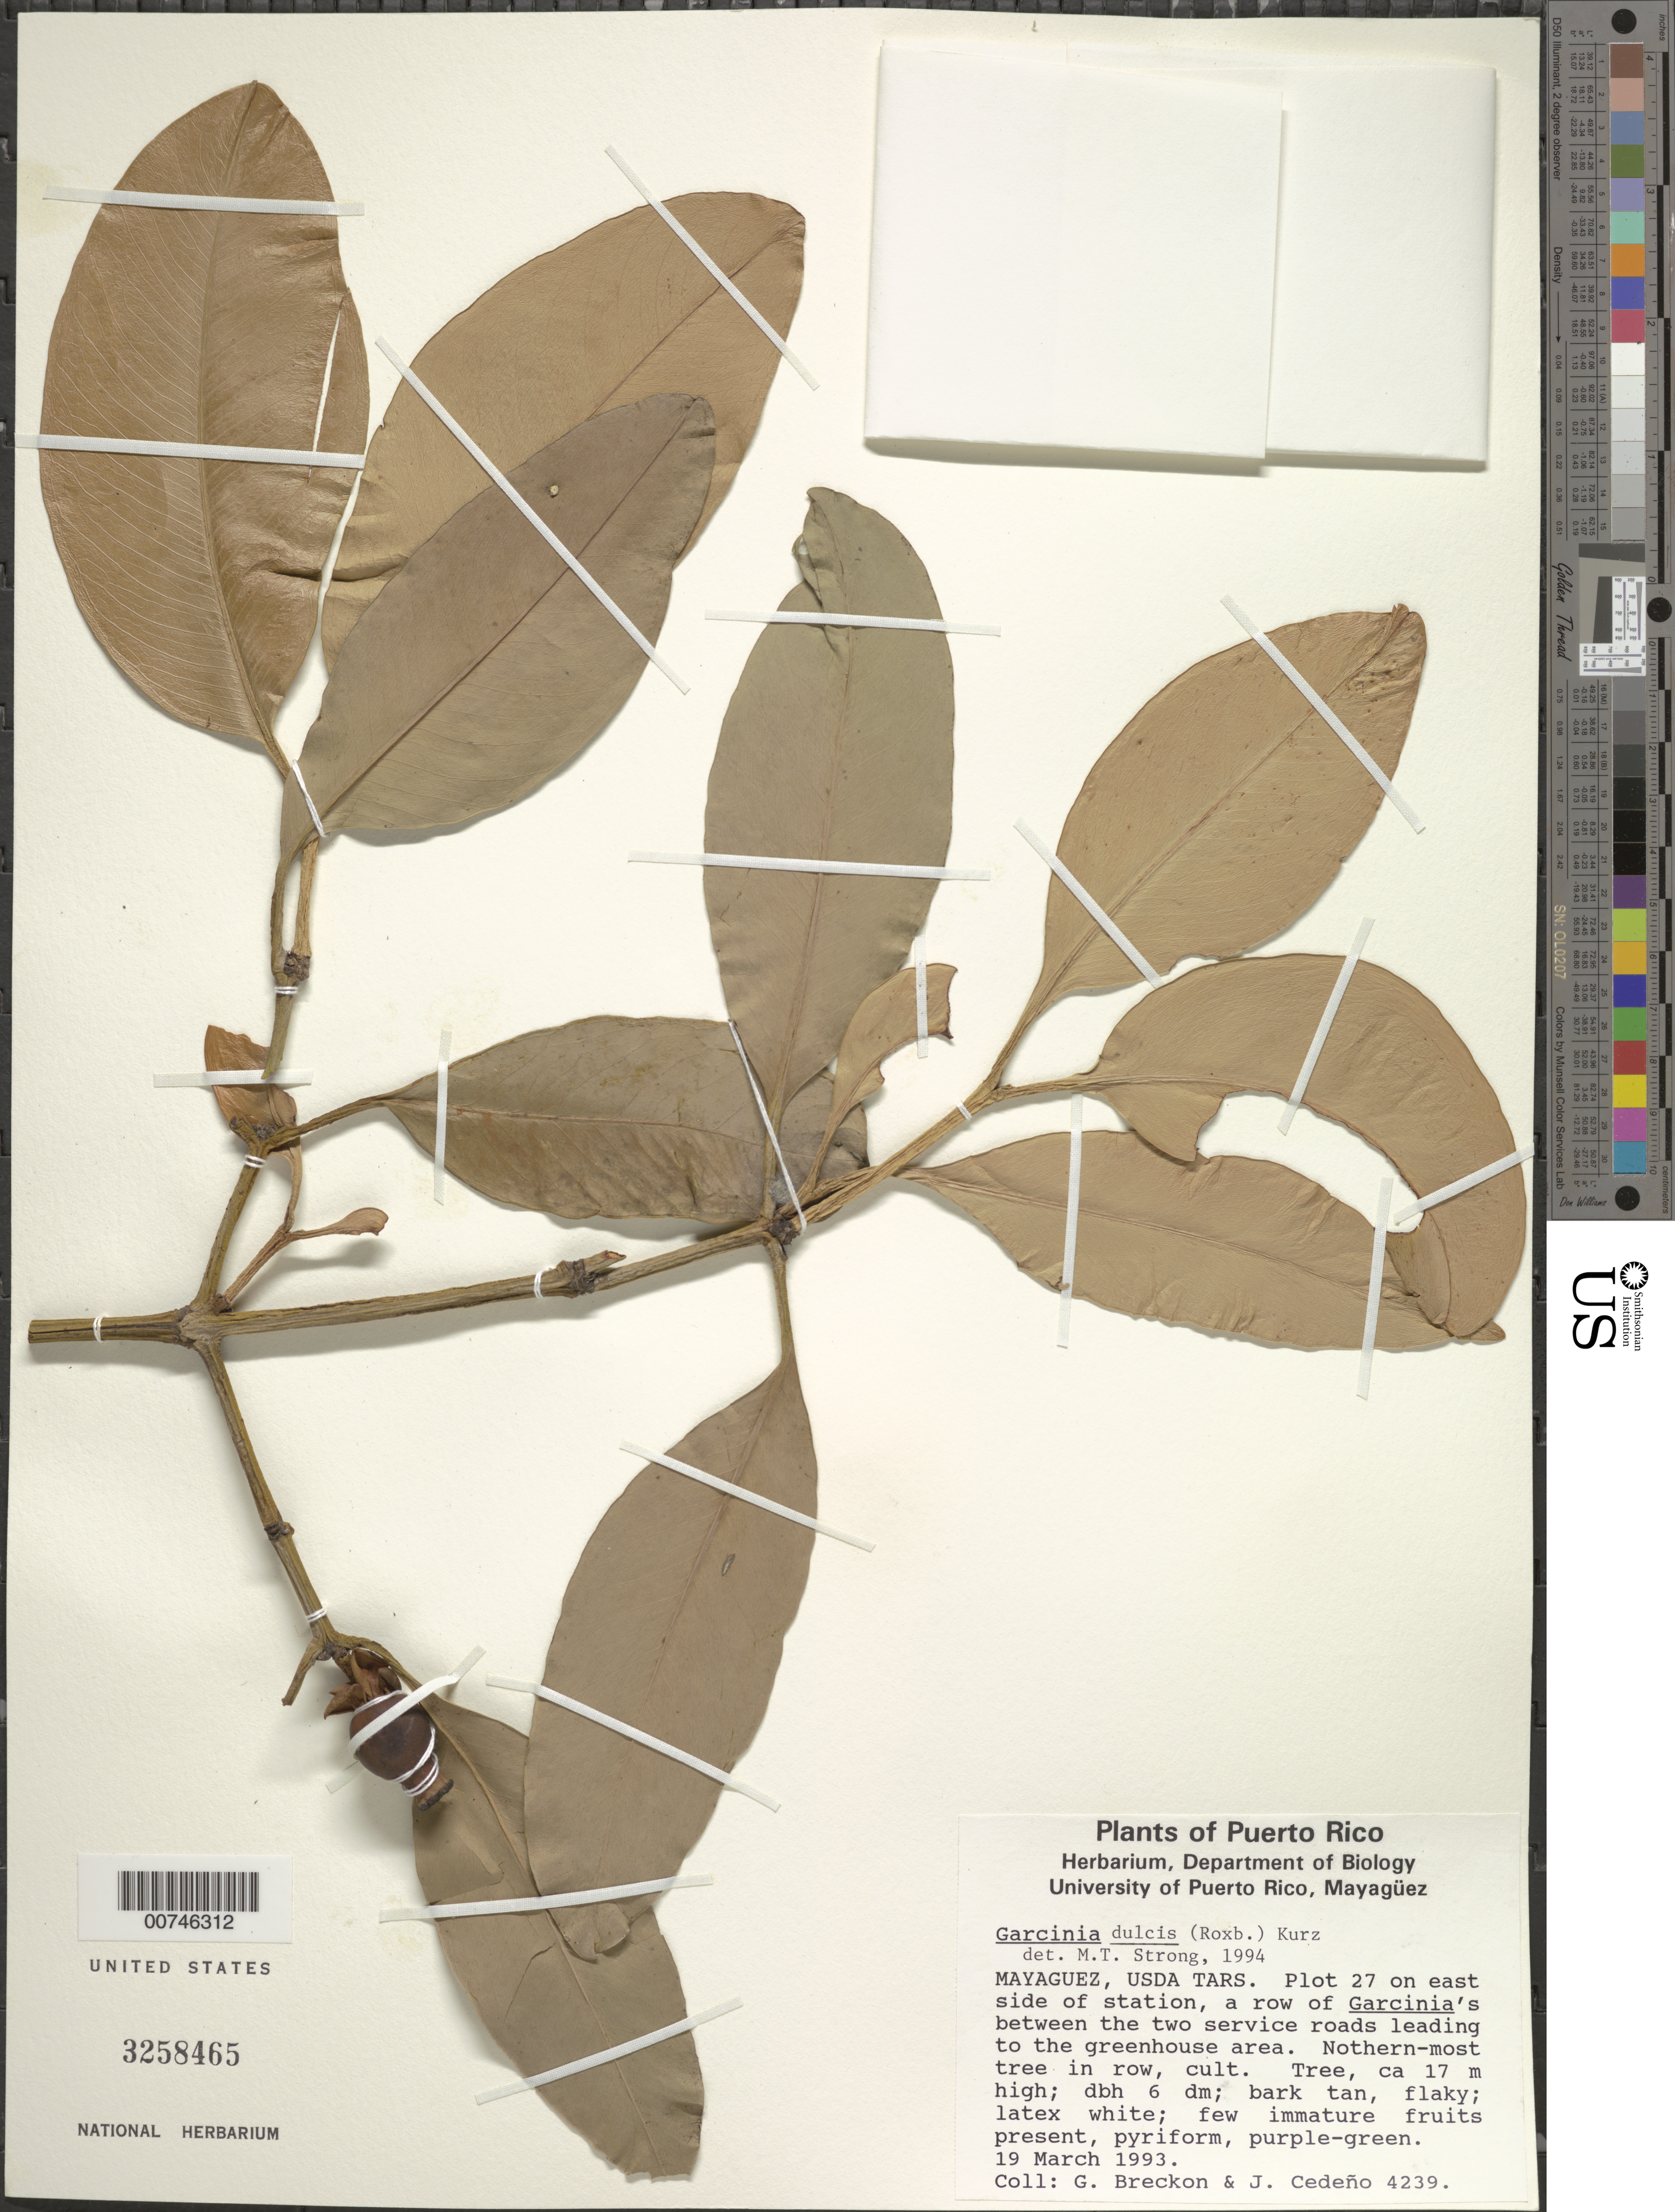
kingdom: Plantae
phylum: Tracheophyta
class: Magnoliopsida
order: Malpighiales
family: Clusiaceae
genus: Garcinia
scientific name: Garcinia dulcis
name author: (Roxb.) Kurz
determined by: Strong, M. T., (US), Smithsonian Institution - National Museum of Natural History (UNITED STATES)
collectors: G. J. Breckon & J. Cedeño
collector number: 4239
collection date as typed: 19 Mar 1993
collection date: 1993-03-19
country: Puerto Rico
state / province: Mayagüez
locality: USDA, TARS. Plot 27 on east side of station, a row of Garcinia's between the two service roads leading to the greenhouse area. Northern-most tree in row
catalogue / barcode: US 3258465